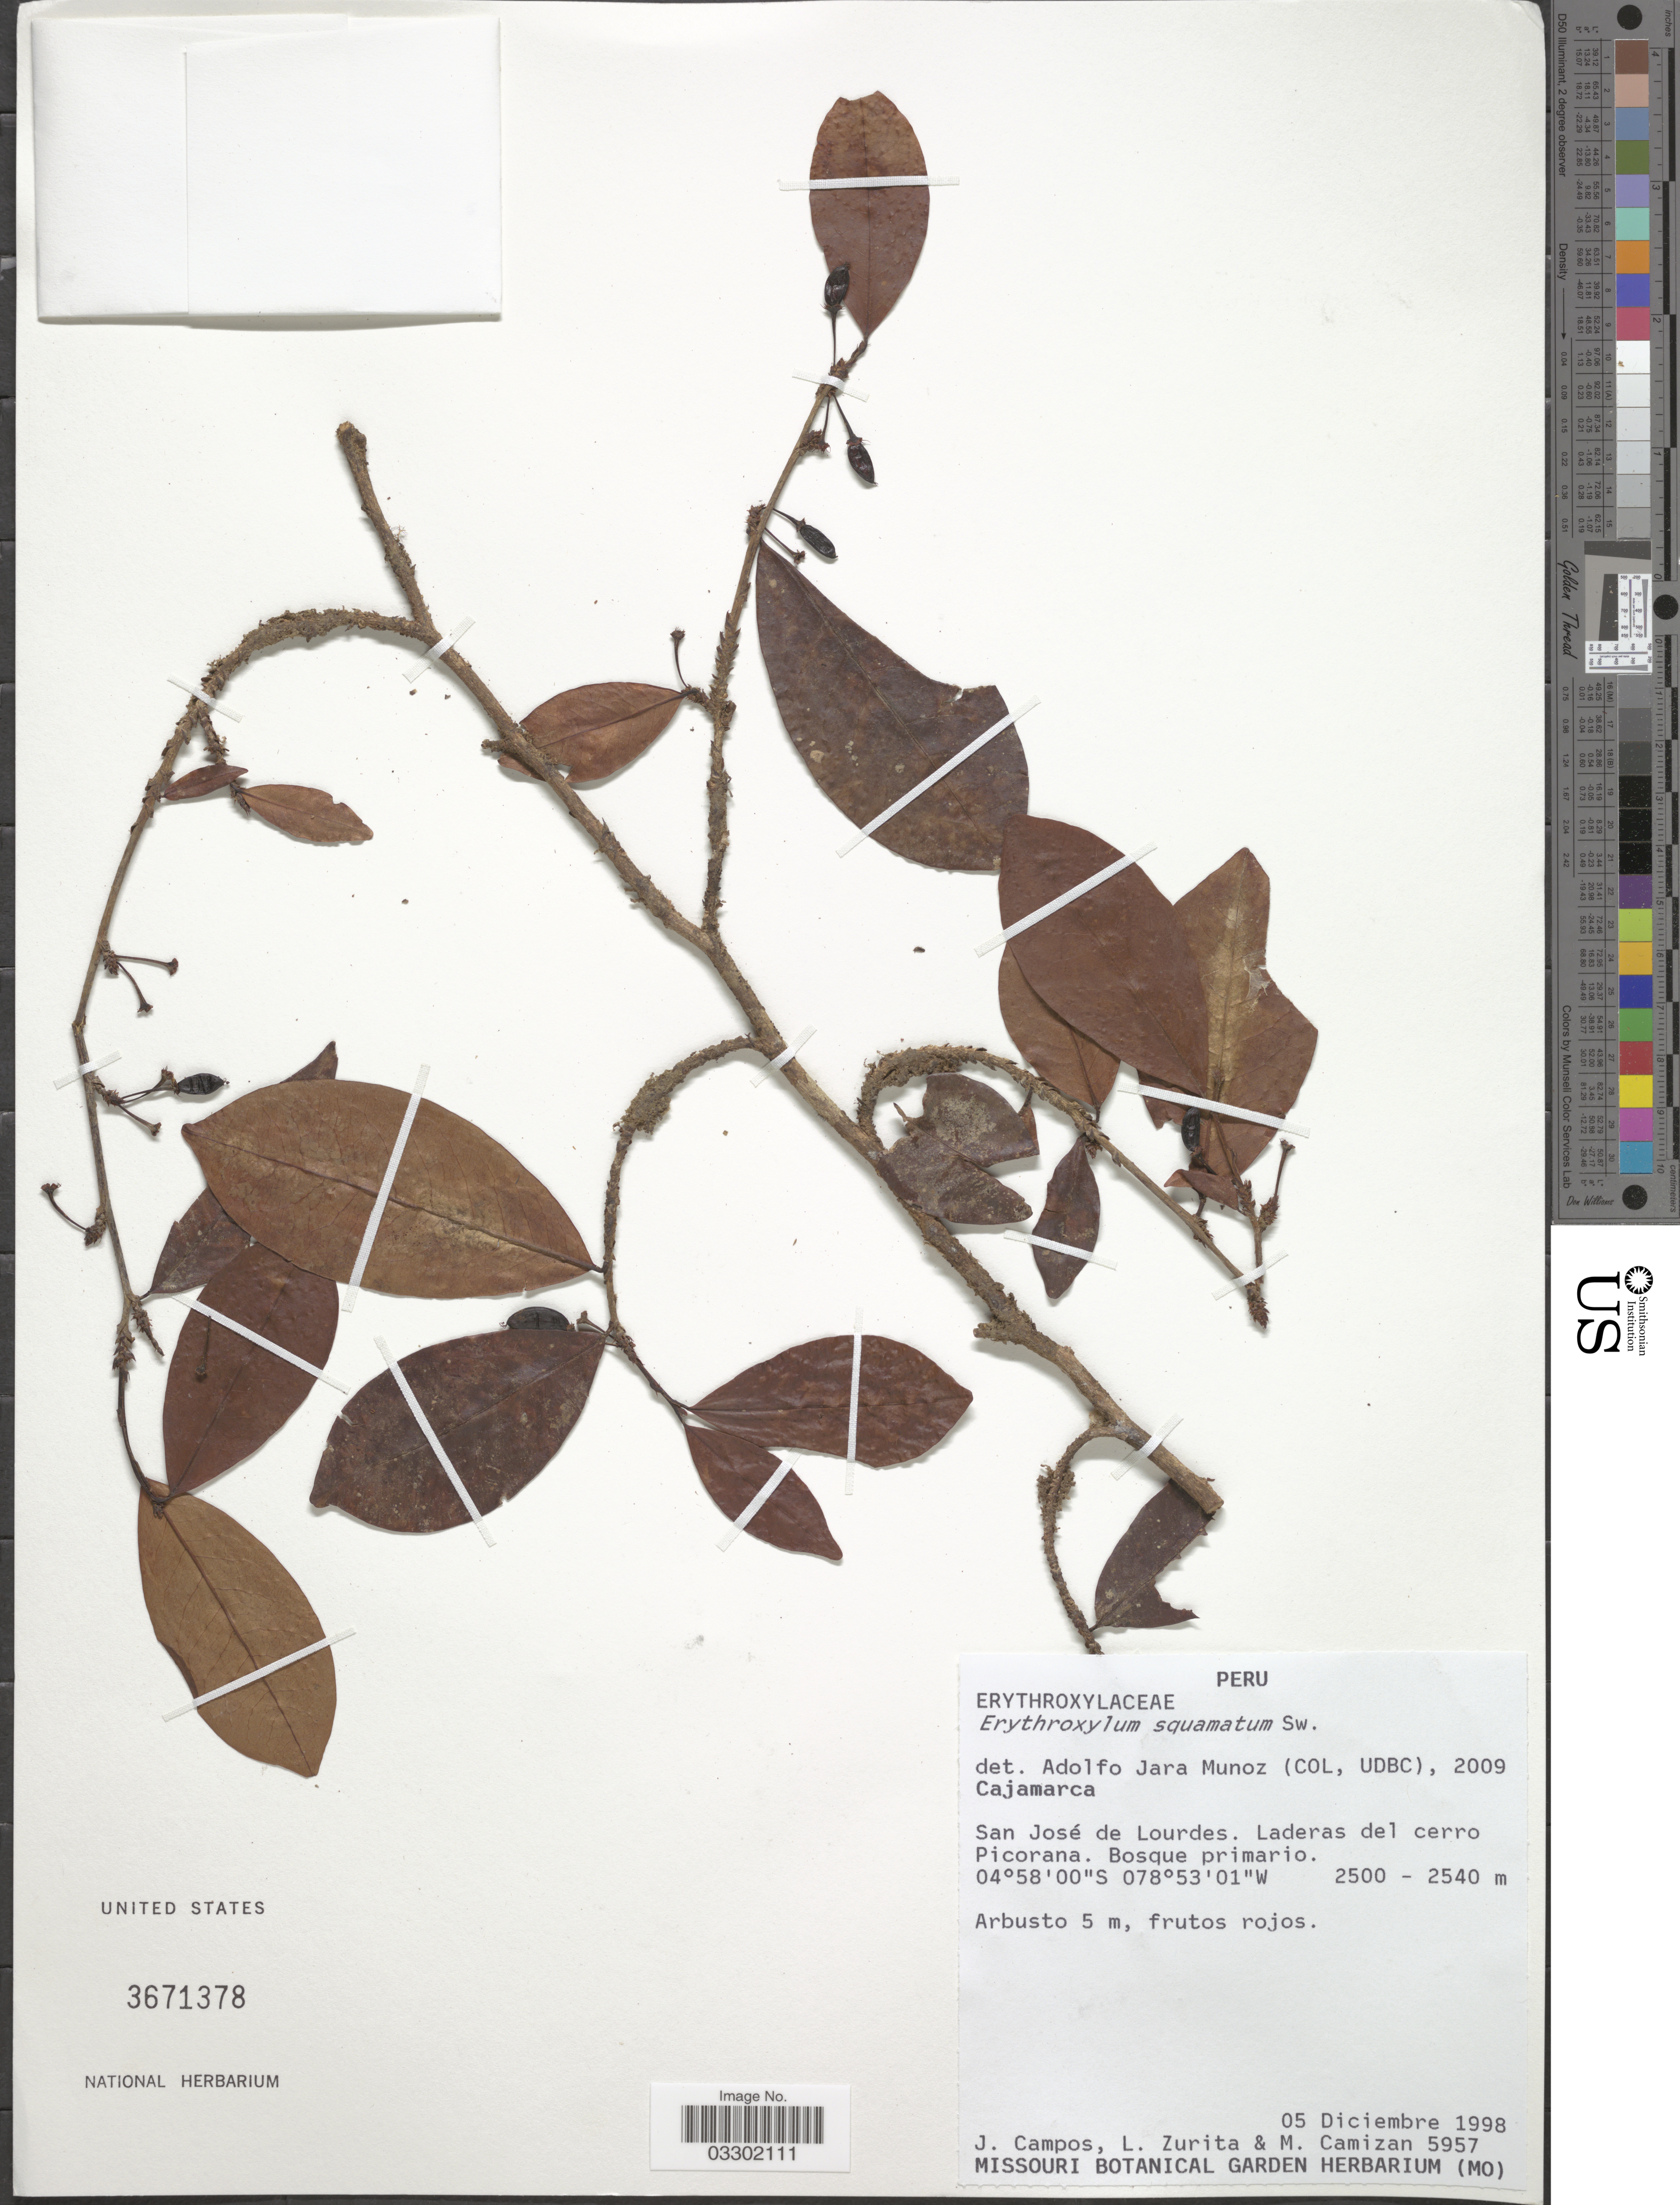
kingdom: Plantae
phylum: Tracheophyta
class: Magnoliopsida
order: Malpighiales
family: Erythroxylaceae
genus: Erythroxylum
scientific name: Erythroxylum squamatum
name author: Sw.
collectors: J. Campos, L. Zurita & M. Camizan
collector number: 5957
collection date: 1998-12-05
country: Peru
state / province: Cajamarca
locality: San José de Lourdes. Laderas del cerro Picorana.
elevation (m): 2500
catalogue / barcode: US 3671378